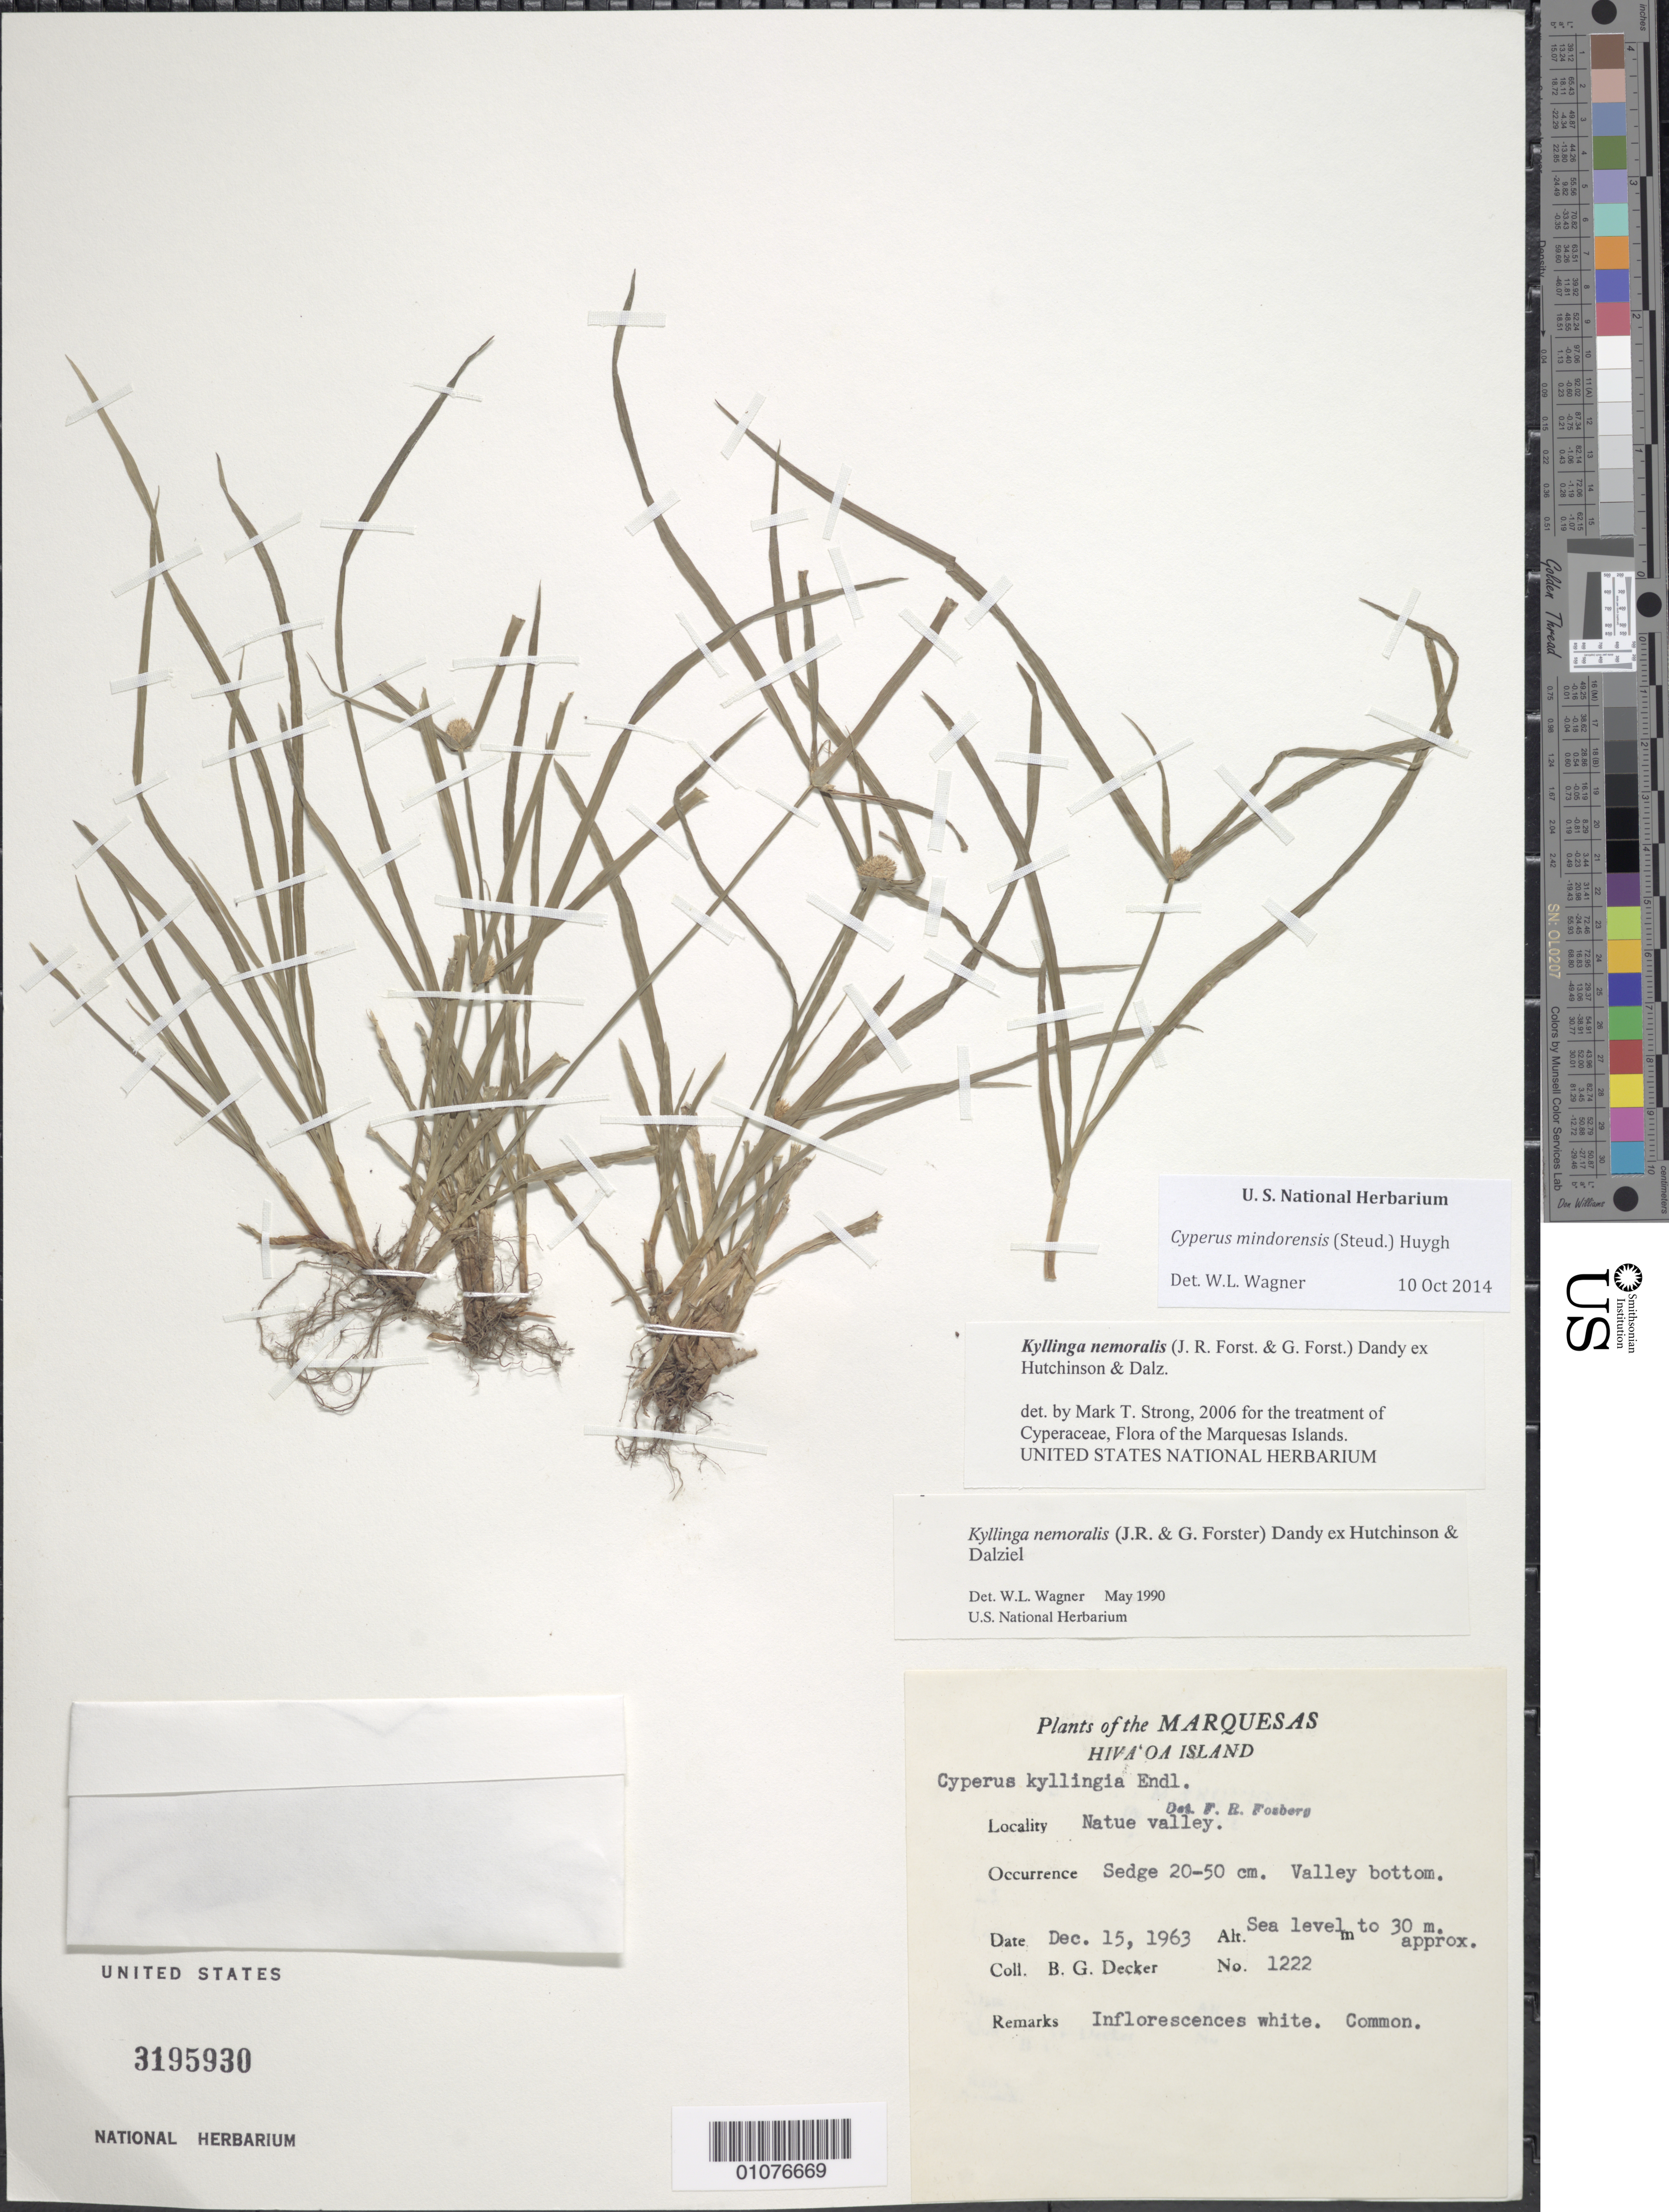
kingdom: Plantae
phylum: Tracheophyta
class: Liliopsida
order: Poales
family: Cyperaceae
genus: Cyperus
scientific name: Cyperus mindorensis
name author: (Steud.) Huygh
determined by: Lorence, David H., (PTBG), National Tropical Botanical Garden (UNITED STATES)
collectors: B. G. Decker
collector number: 1222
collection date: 1963-12-15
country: French Polynesia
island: Hiva Oa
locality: Natue Valley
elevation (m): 0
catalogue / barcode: US 3195930